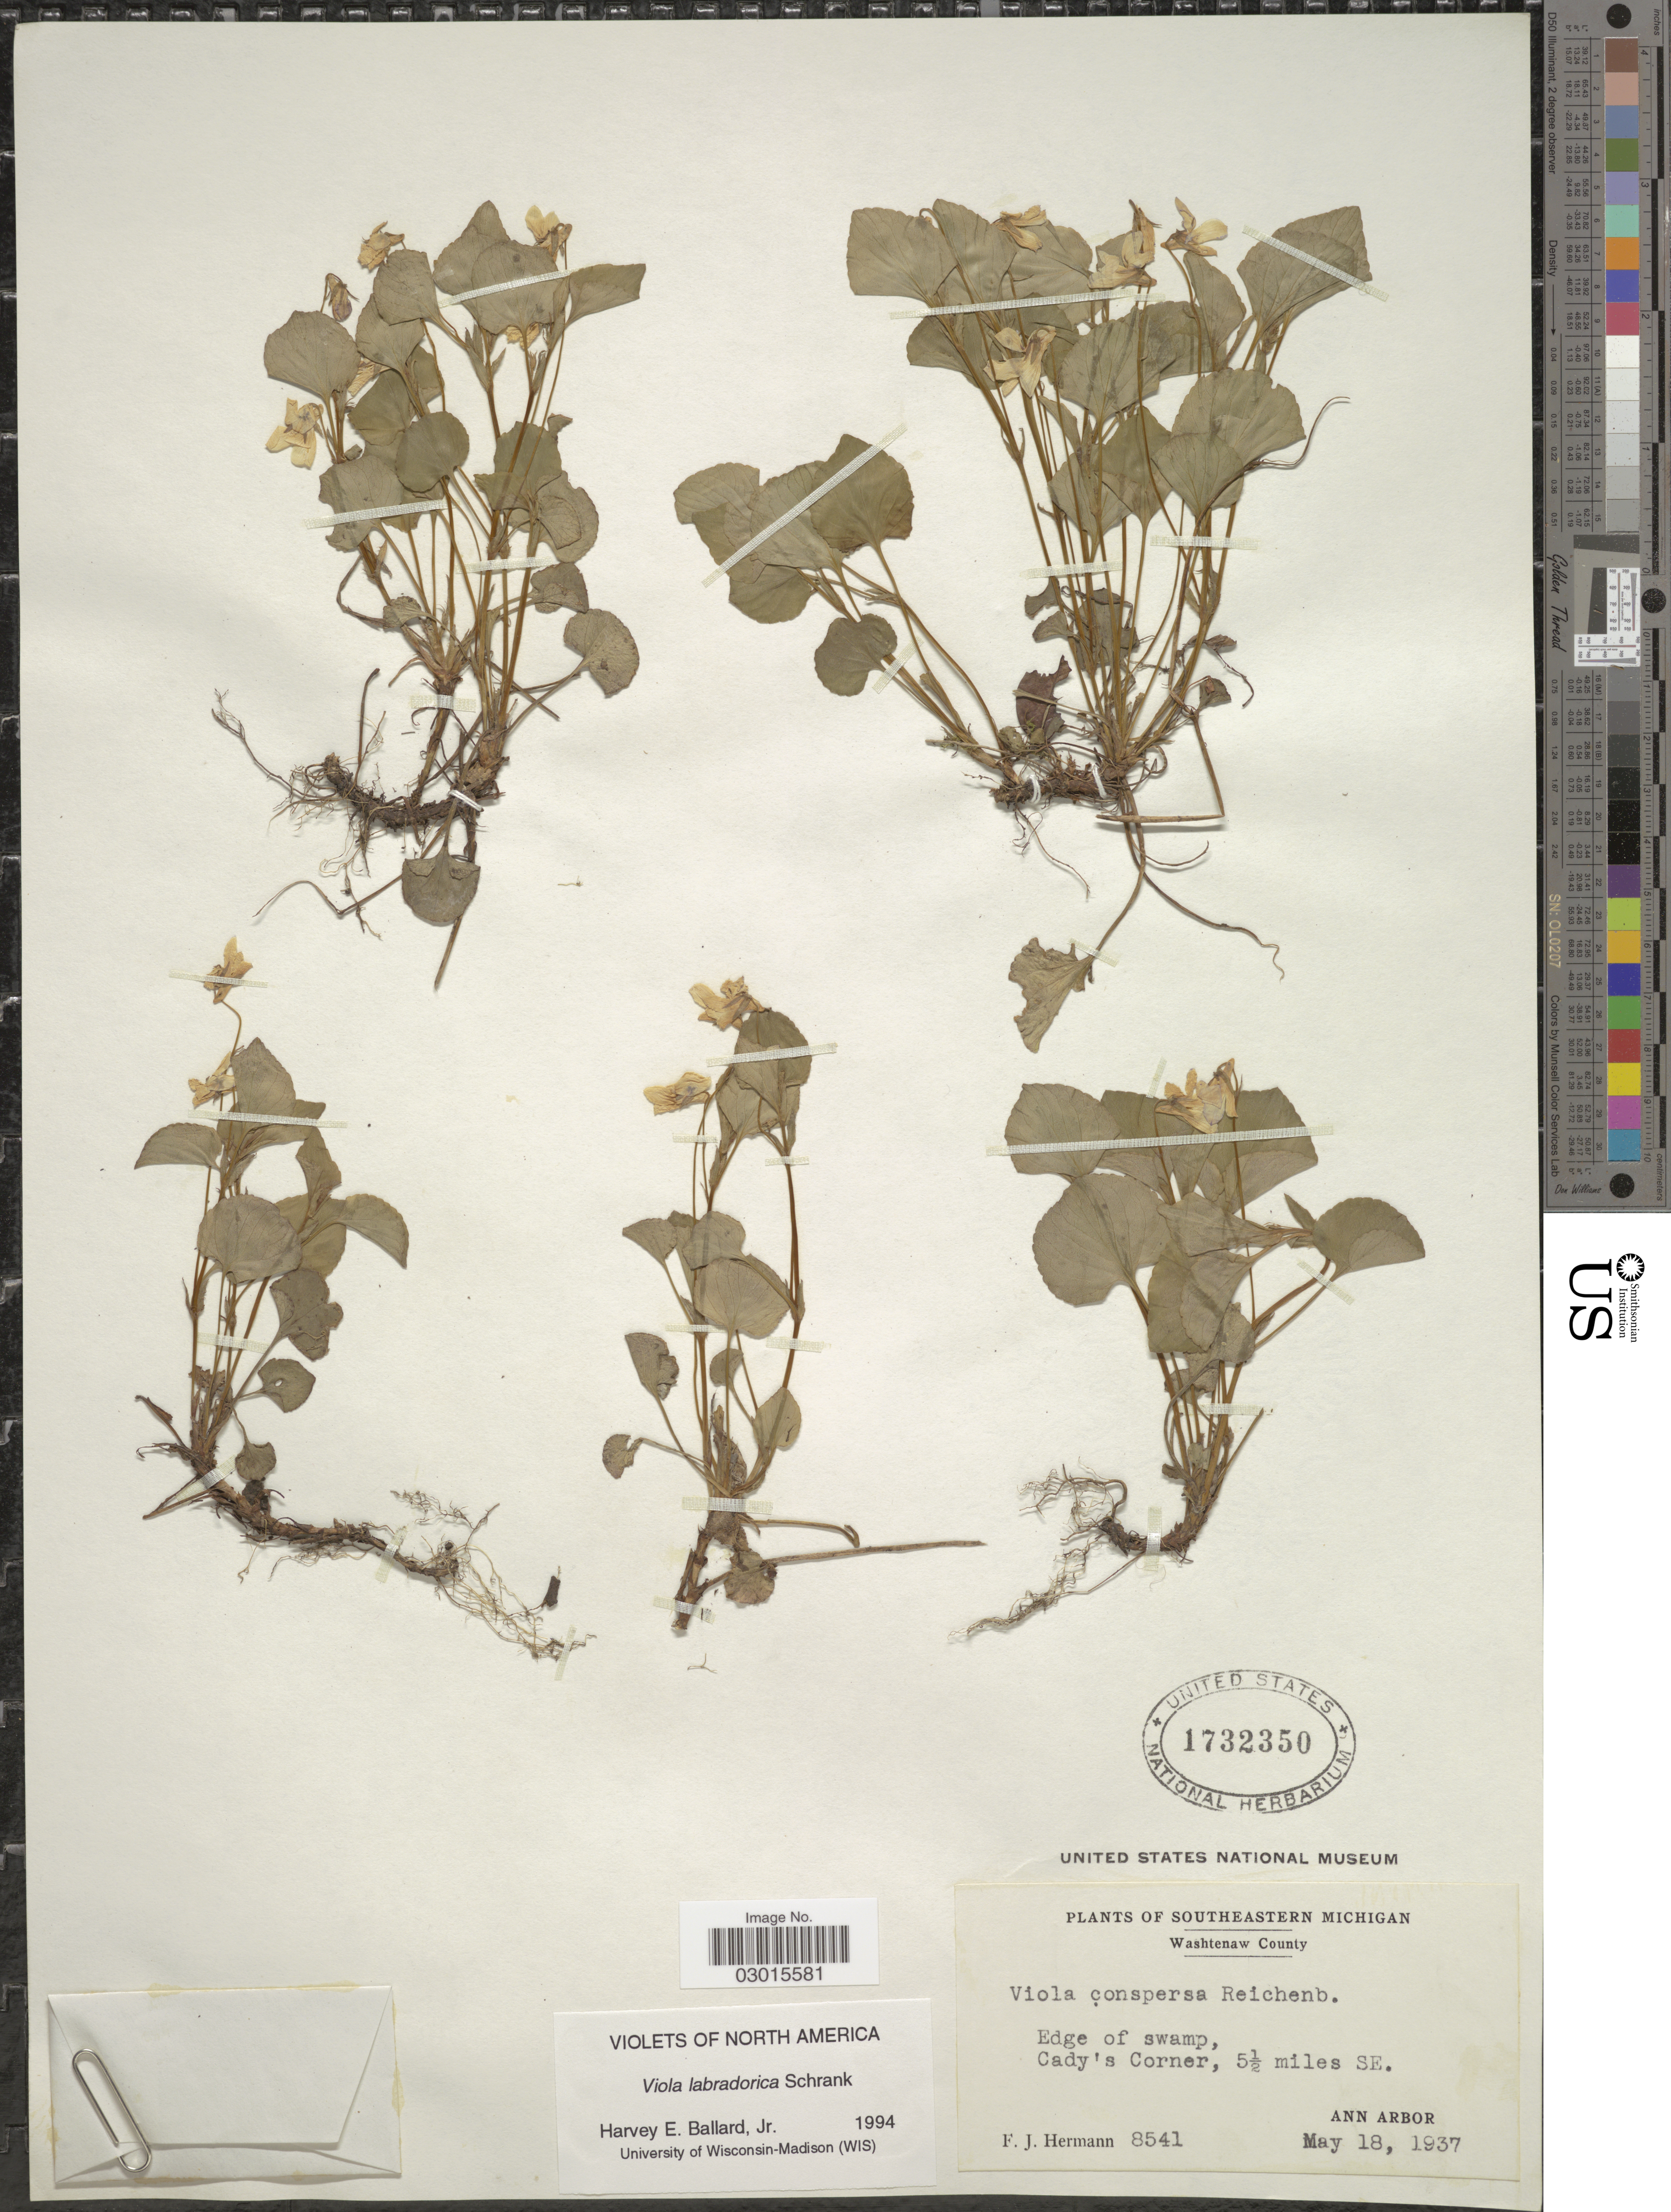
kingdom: Plantae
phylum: Tracheophyta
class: Magnoliopsida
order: Malpighiales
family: Violaceae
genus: Viola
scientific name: Viola labradorica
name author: Schrank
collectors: F. J. Hermann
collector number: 8541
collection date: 1937-05-18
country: United States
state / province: Michigan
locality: Southeastern Michigan. Washtenaw County. Edge of swamp, Cady's Corner, 5½ miles SE. Ann Arbor.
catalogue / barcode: US 1732350